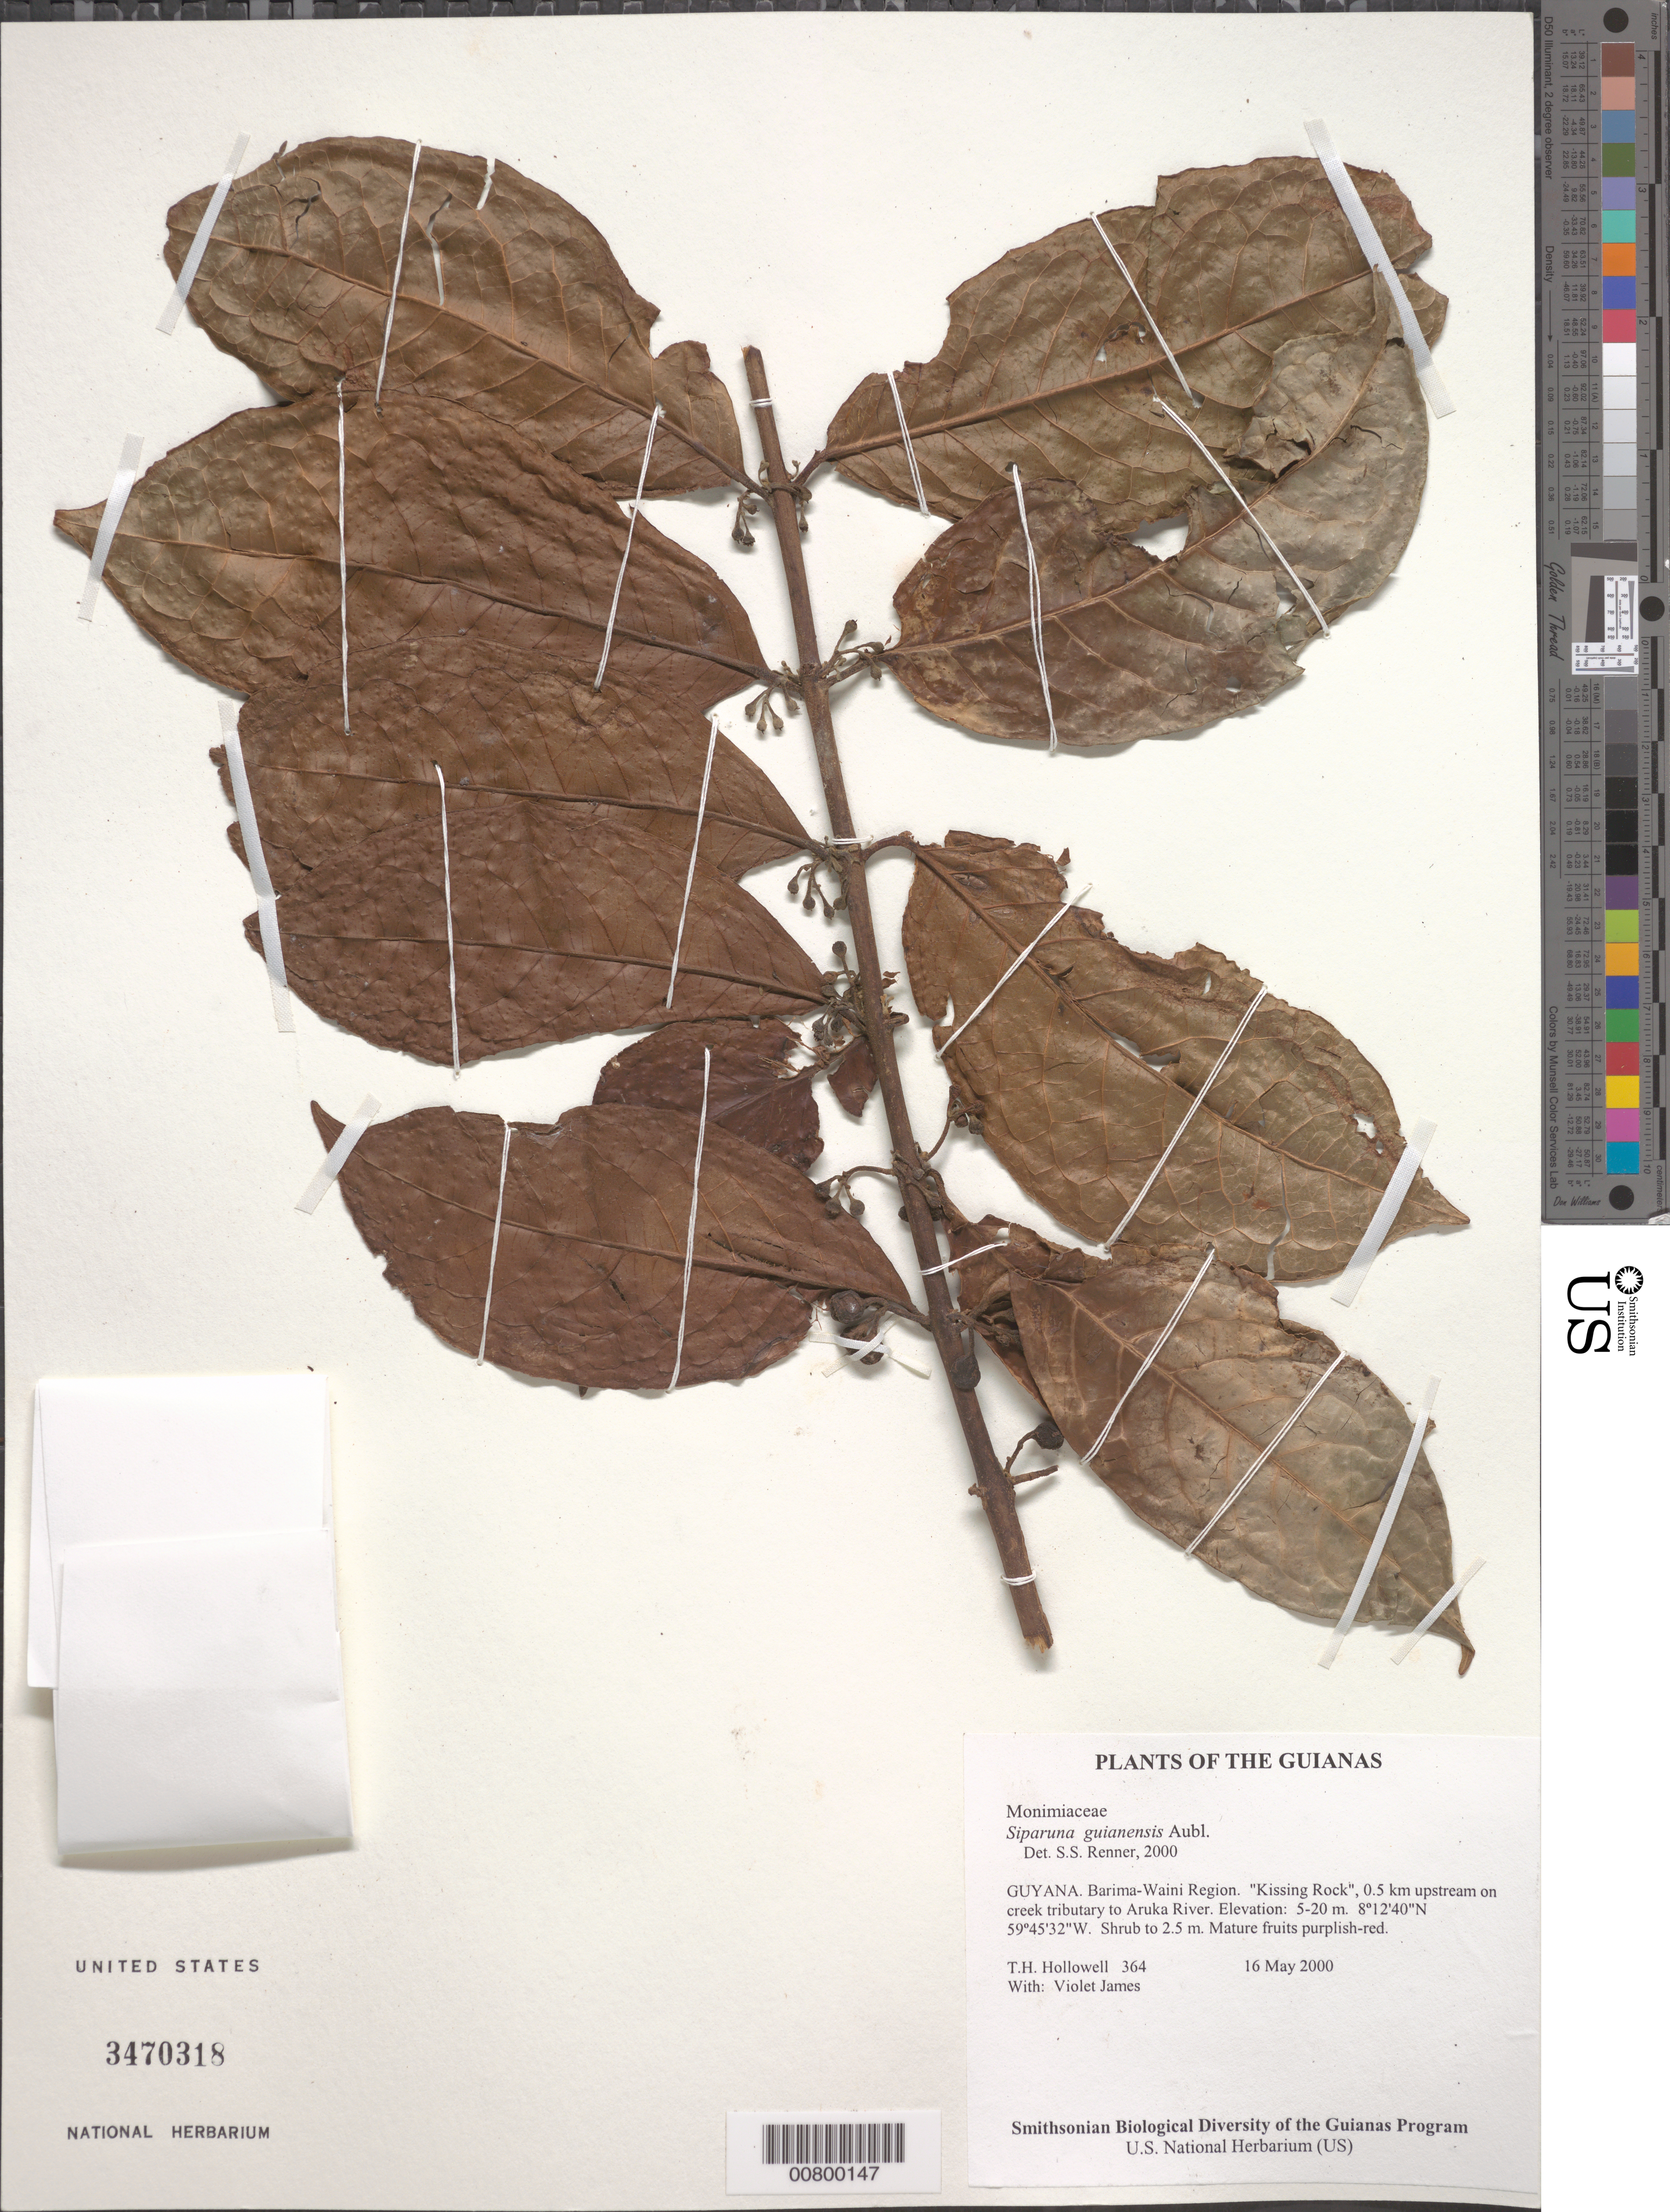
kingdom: Plantae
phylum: Tracheophyta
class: Magnoliopsida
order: Laurales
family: Siparunaceae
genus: Siparuna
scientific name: Siparuna guianensis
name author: Aubl.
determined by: Renner, S. S.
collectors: T. Hollowell & V. James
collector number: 364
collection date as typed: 16 May 2000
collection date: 2000-05-16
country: Guyana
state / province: Barima-Waini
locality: "Kissing Rock", 0.5 km upstream on creek tributary to Aruka River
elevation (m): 5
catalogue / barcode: US 3470318